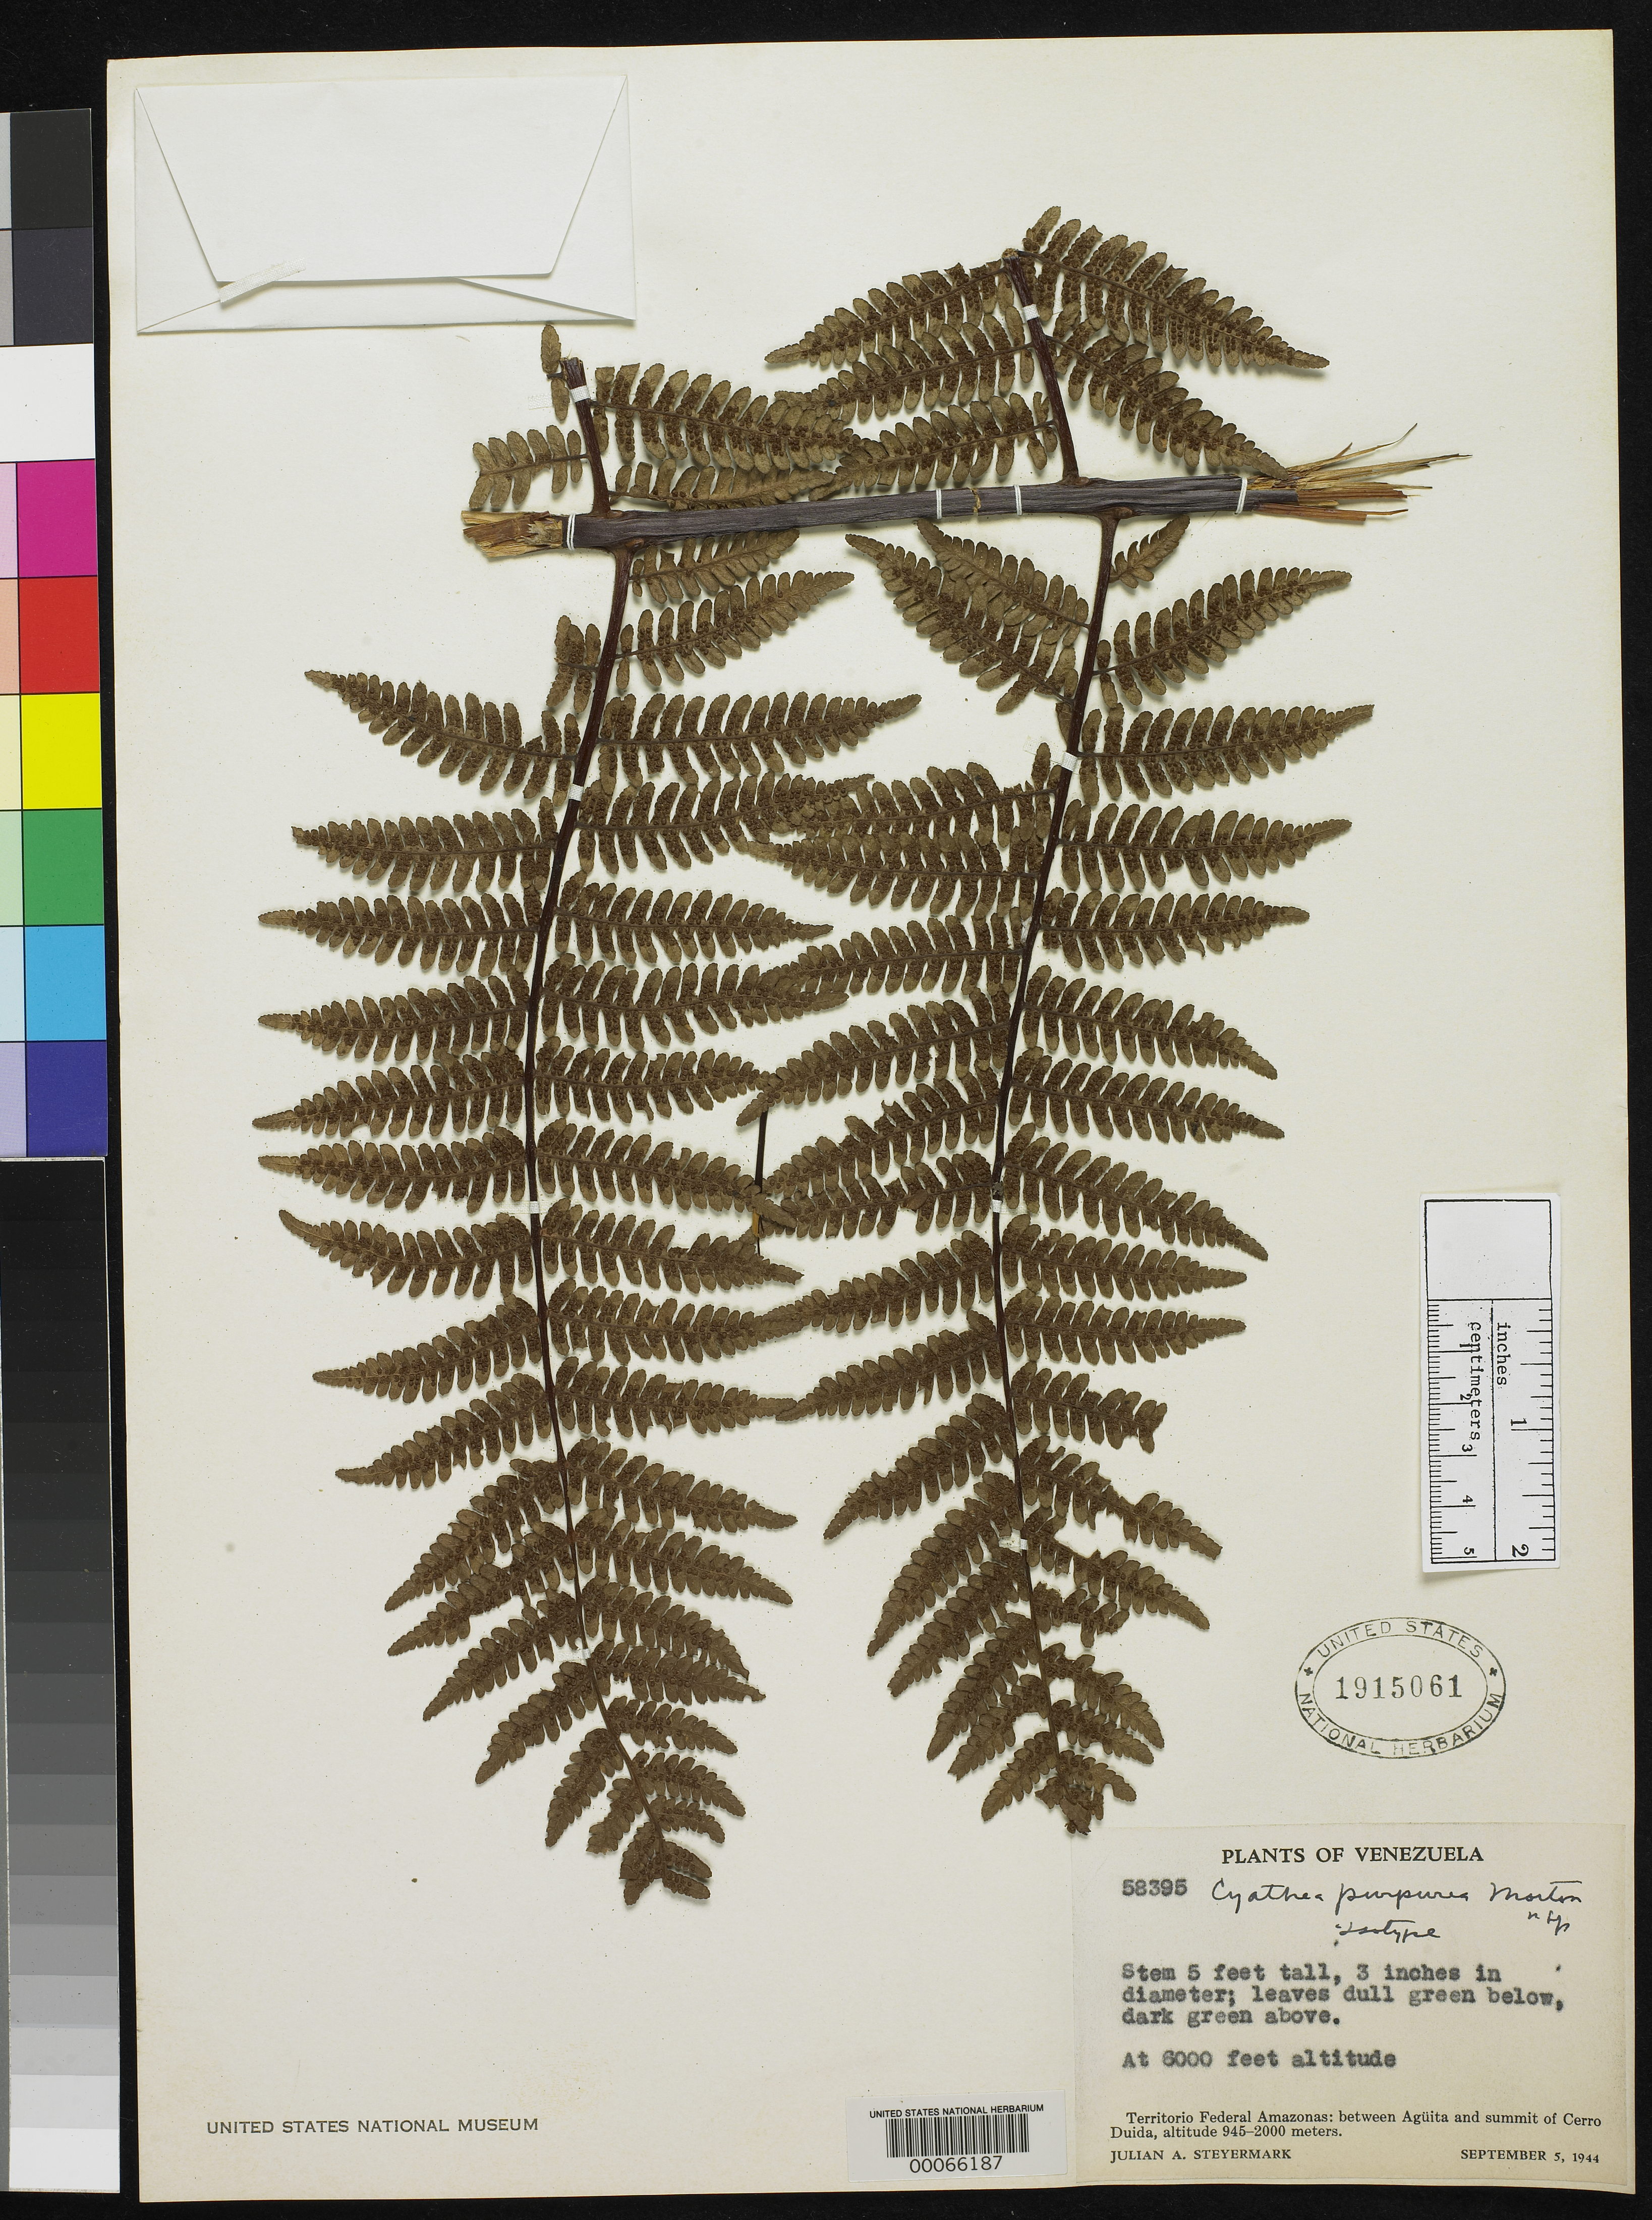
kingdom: Plantae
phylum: Tracheophyta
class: Polypodiopsida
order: Cyatheales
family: Cyatheaceae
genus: Cyathea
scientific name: Cyathea purpurea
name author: C.V. Morton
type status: Type Collection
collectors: J. Steyermark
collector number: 58395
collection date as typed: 05 Sep 1944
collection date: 1944-09-05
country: Venezuela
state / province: Amazonas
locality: Between Aguita & summit of Cerro Duida.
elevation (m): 945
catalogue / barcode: US 1915061